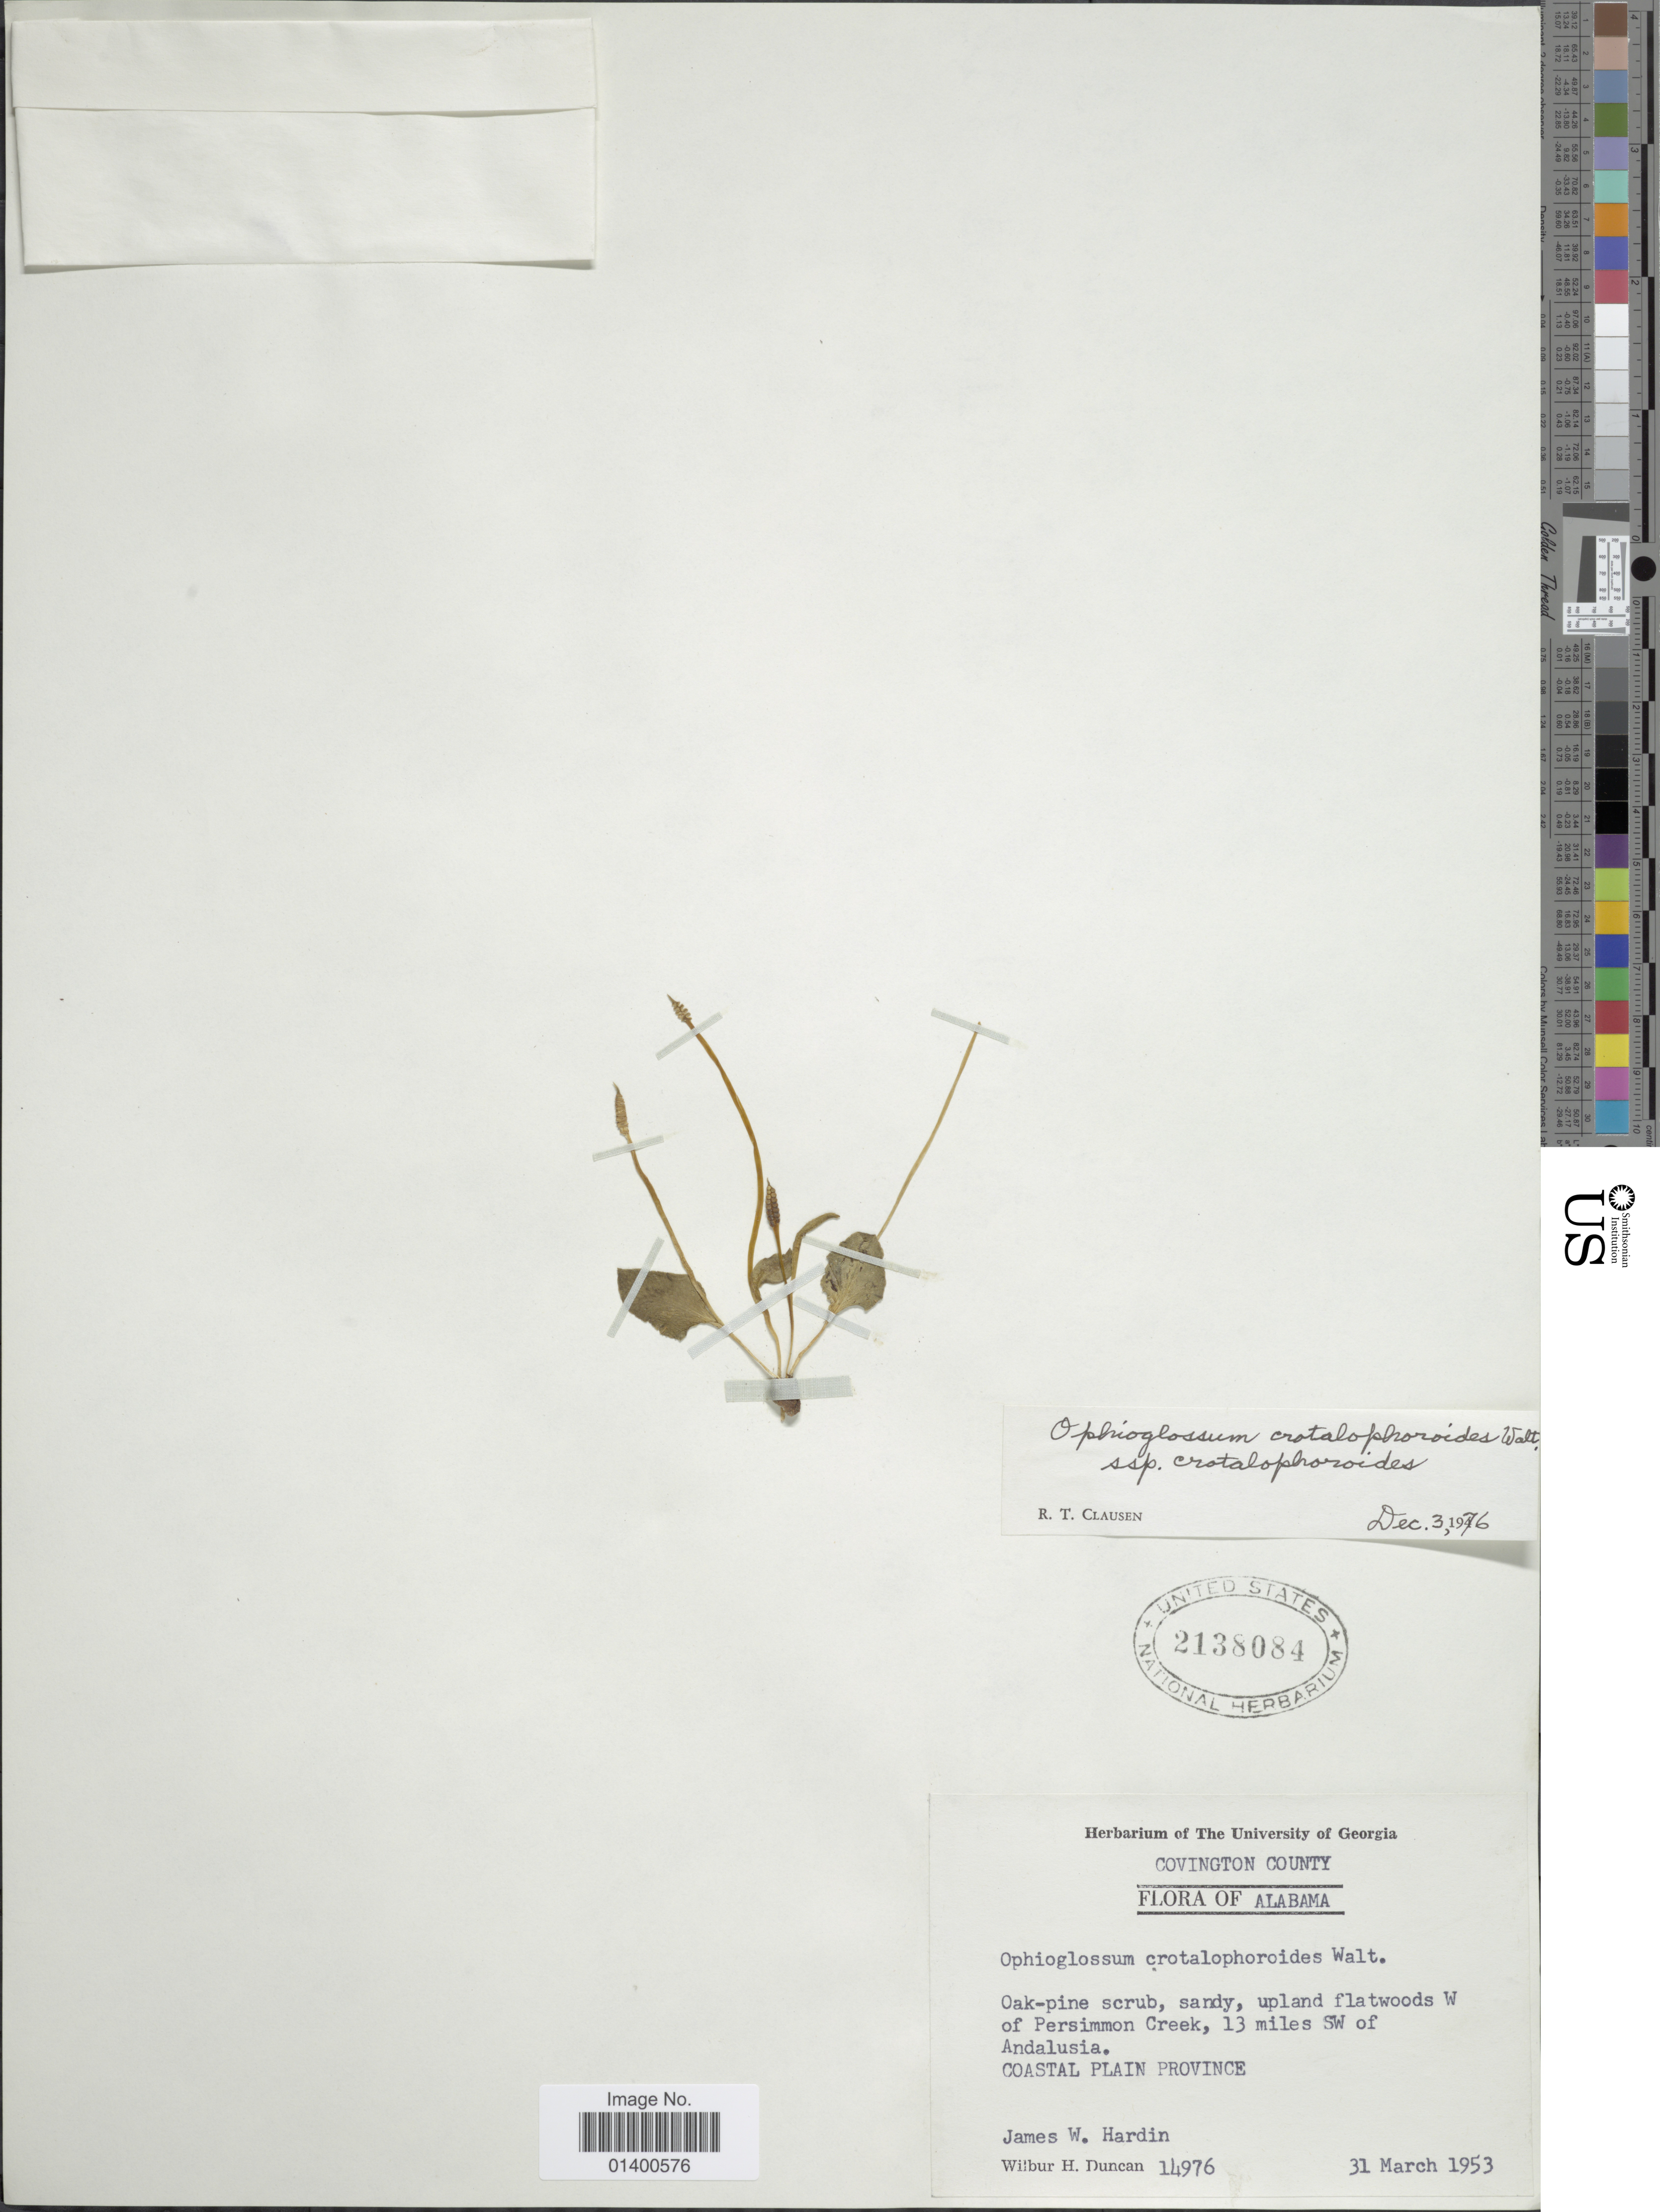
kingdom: Plantae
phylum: Tracheophyta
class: Polypodiopsida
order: Ophioglossales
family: Ophioglossaceae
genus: Ophioglossum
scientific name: Ophioglossum crotalophoroides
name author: Walter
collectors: J. W. Hardin & W. H. Duncan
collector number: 14976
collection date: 1953-03-31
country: United States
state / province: Alabama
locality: Covington county, upland flatwoods W of Persimmon Creek, 13 miles SW of Andalusia, coastal plain province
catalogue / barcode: US 2138084